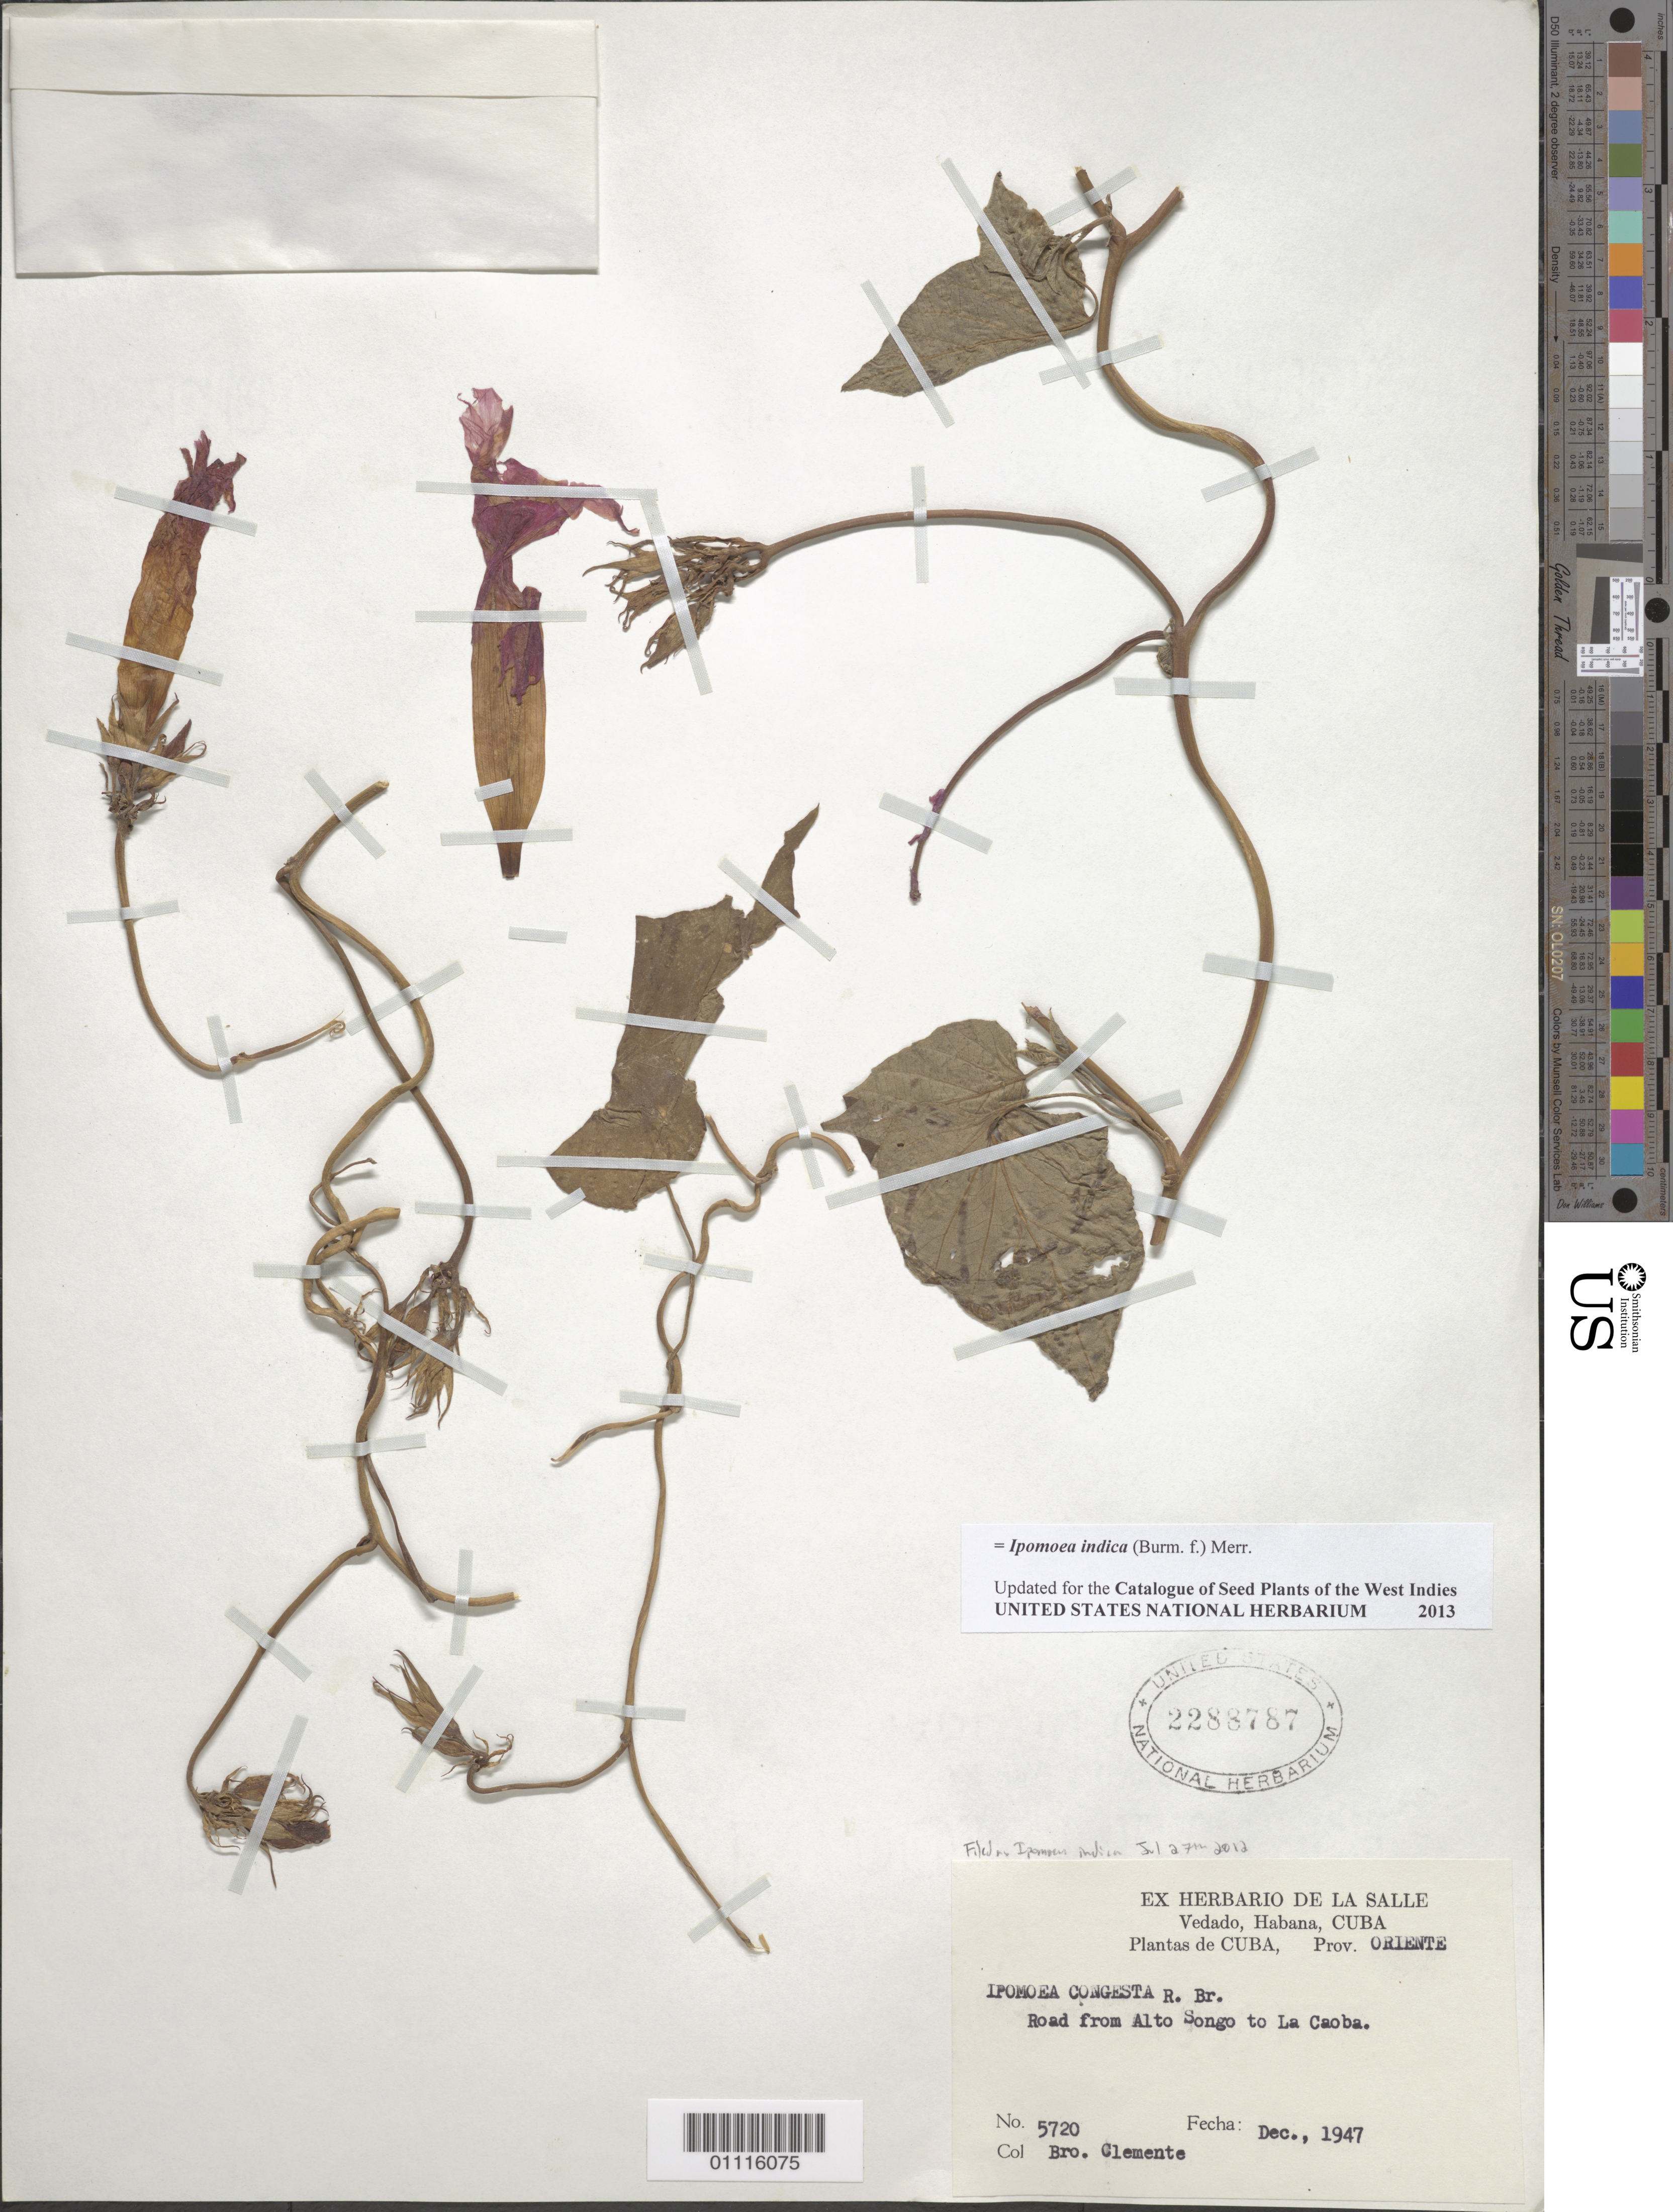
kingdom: Plantae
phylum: Tracheophyta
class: Magnoliopsida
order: Solanales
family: Convolvulaceae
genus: Ipomoea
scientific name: Ipomoea indica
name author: (Burm.) Merr.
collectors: Bro. Clemente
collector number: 5720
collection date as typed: Dec 1947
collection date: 1947-12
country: Cuba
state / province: Santiago de Cuba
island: Cuba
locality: Road from Alto Songo to La Caoba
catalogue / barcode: US 2288787